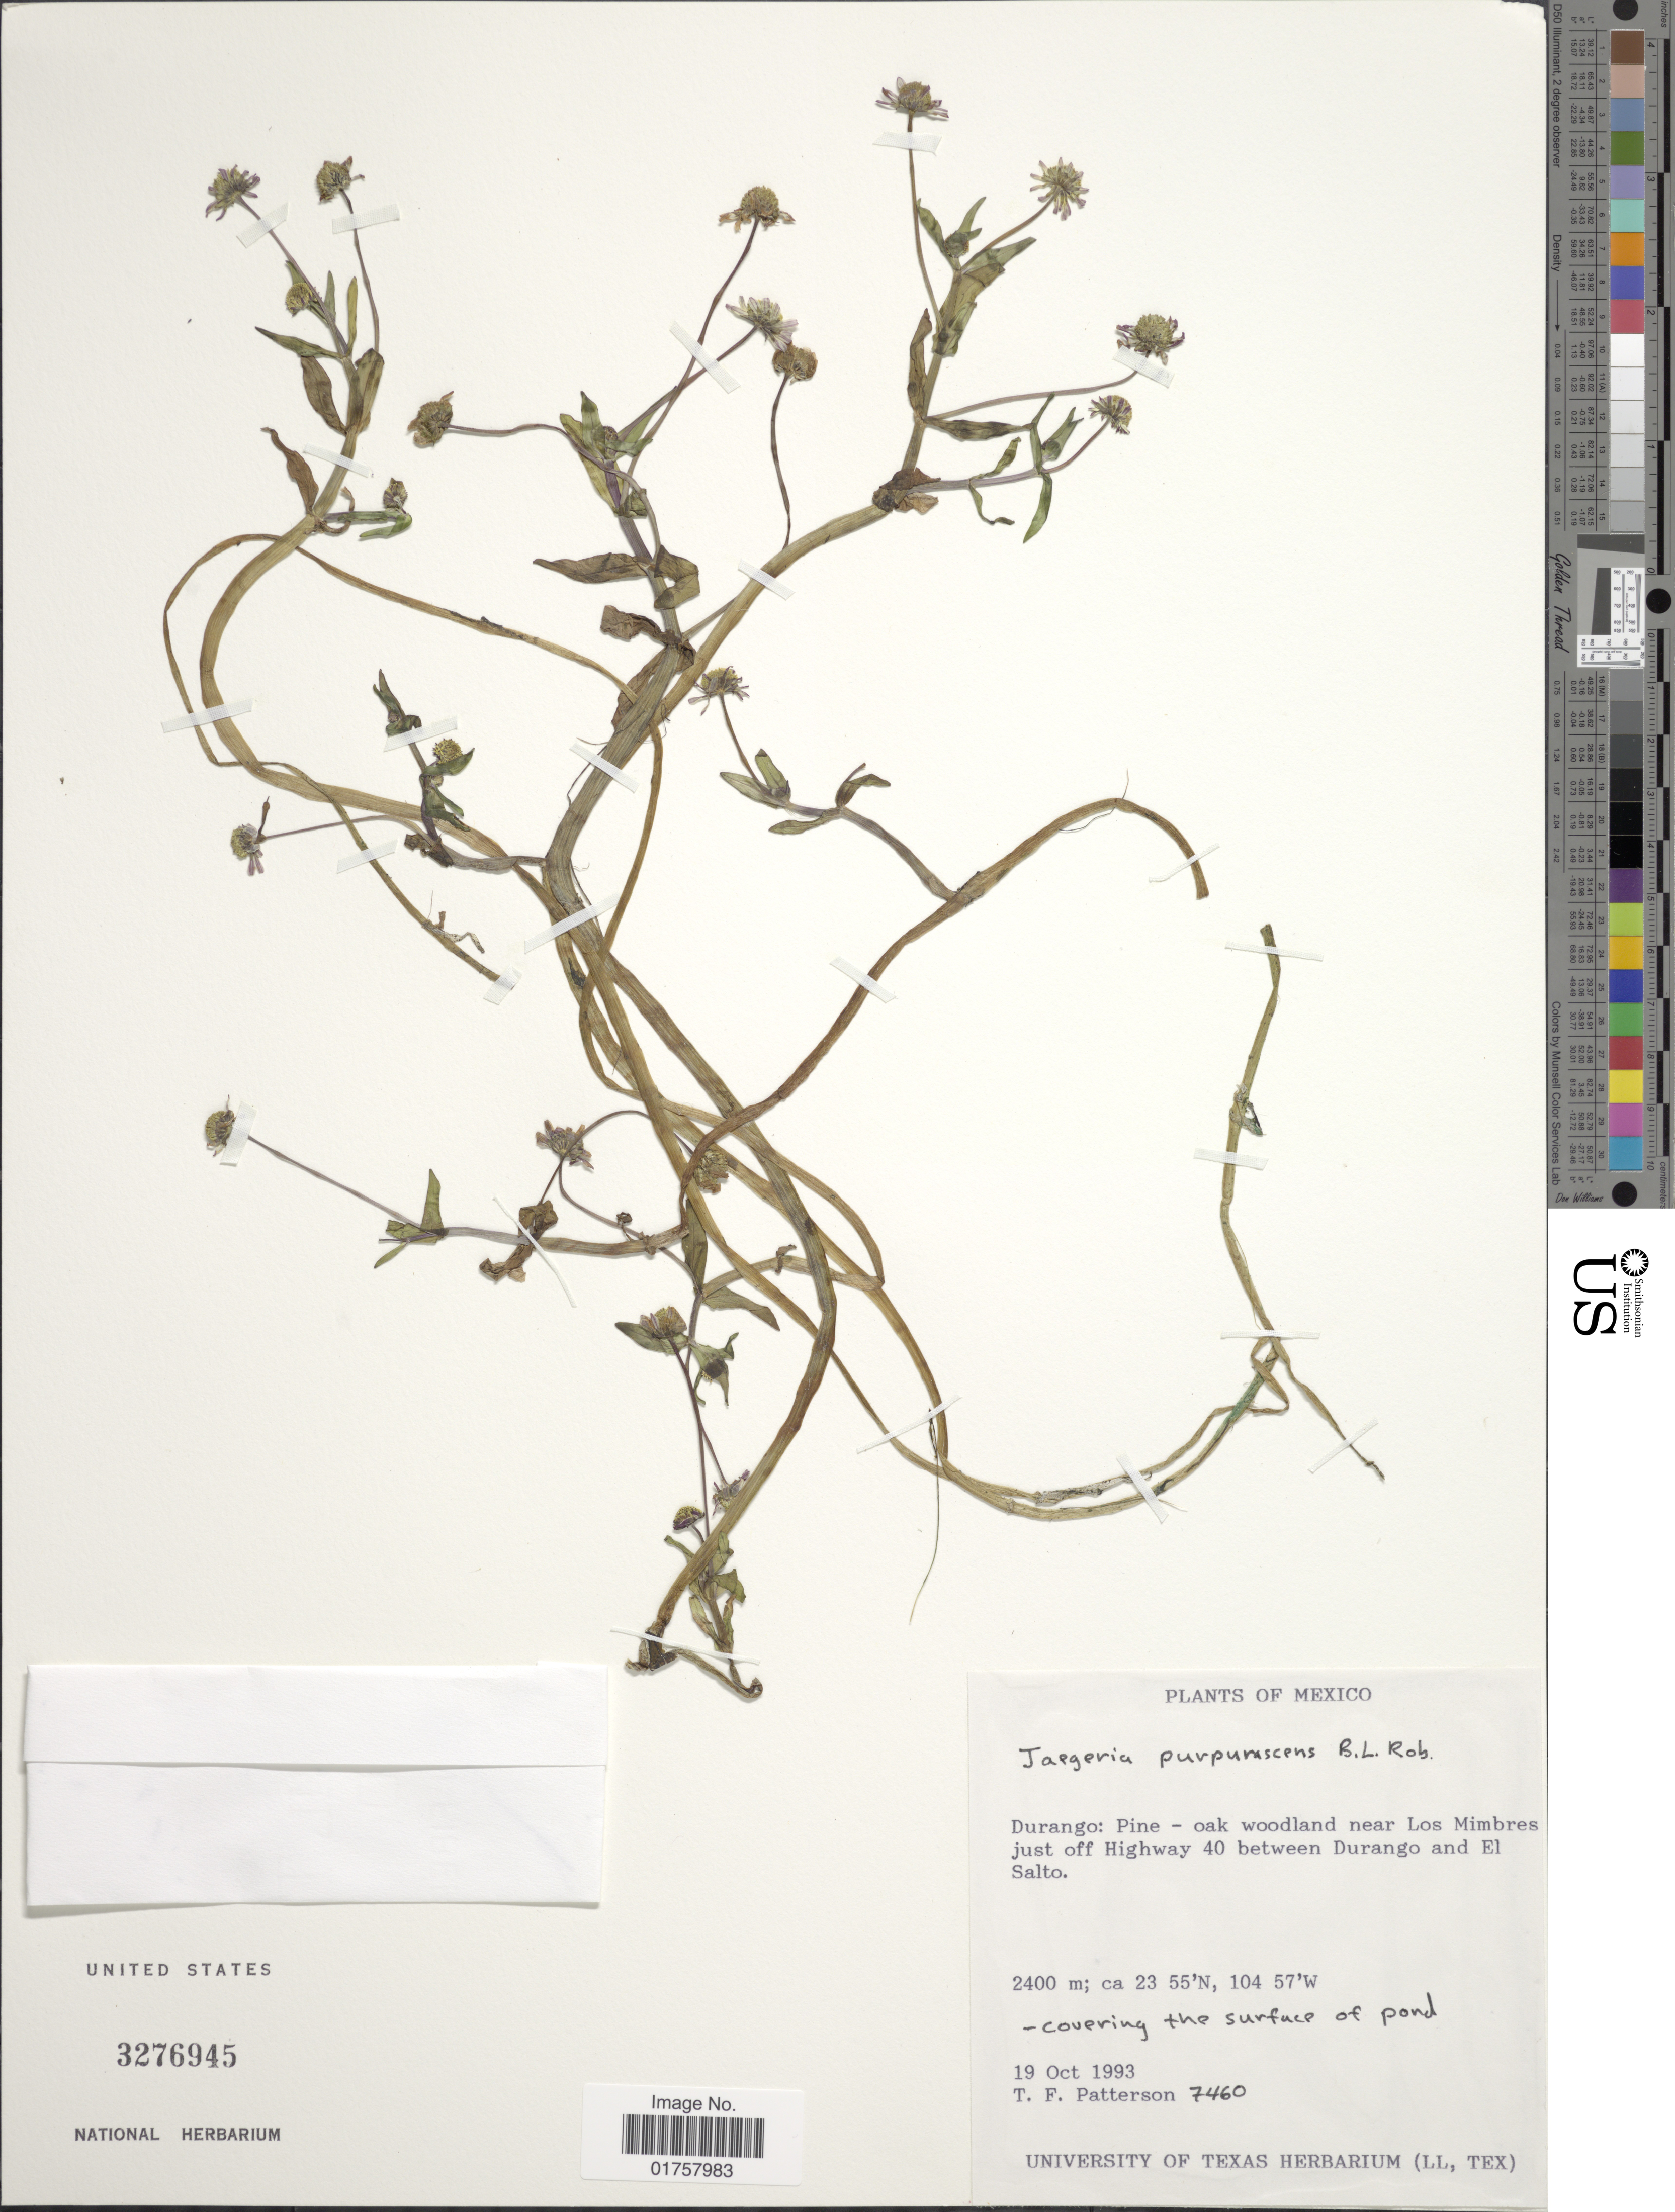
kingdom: Plantae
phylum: Tracheophyta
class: Magnoliopsida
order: Asterales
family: Asteraceae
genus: Jaegeria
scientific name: Jaegeria purpurascens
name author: B.L. Rob.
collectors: T. Patterson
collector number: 7460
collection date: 1993-10-19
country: Mexico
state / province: Durango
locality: Pine-oak woodland near Los Mimbres just off Highway 40 between Durango and El Salto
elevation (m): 2400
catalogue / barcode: US 3276945